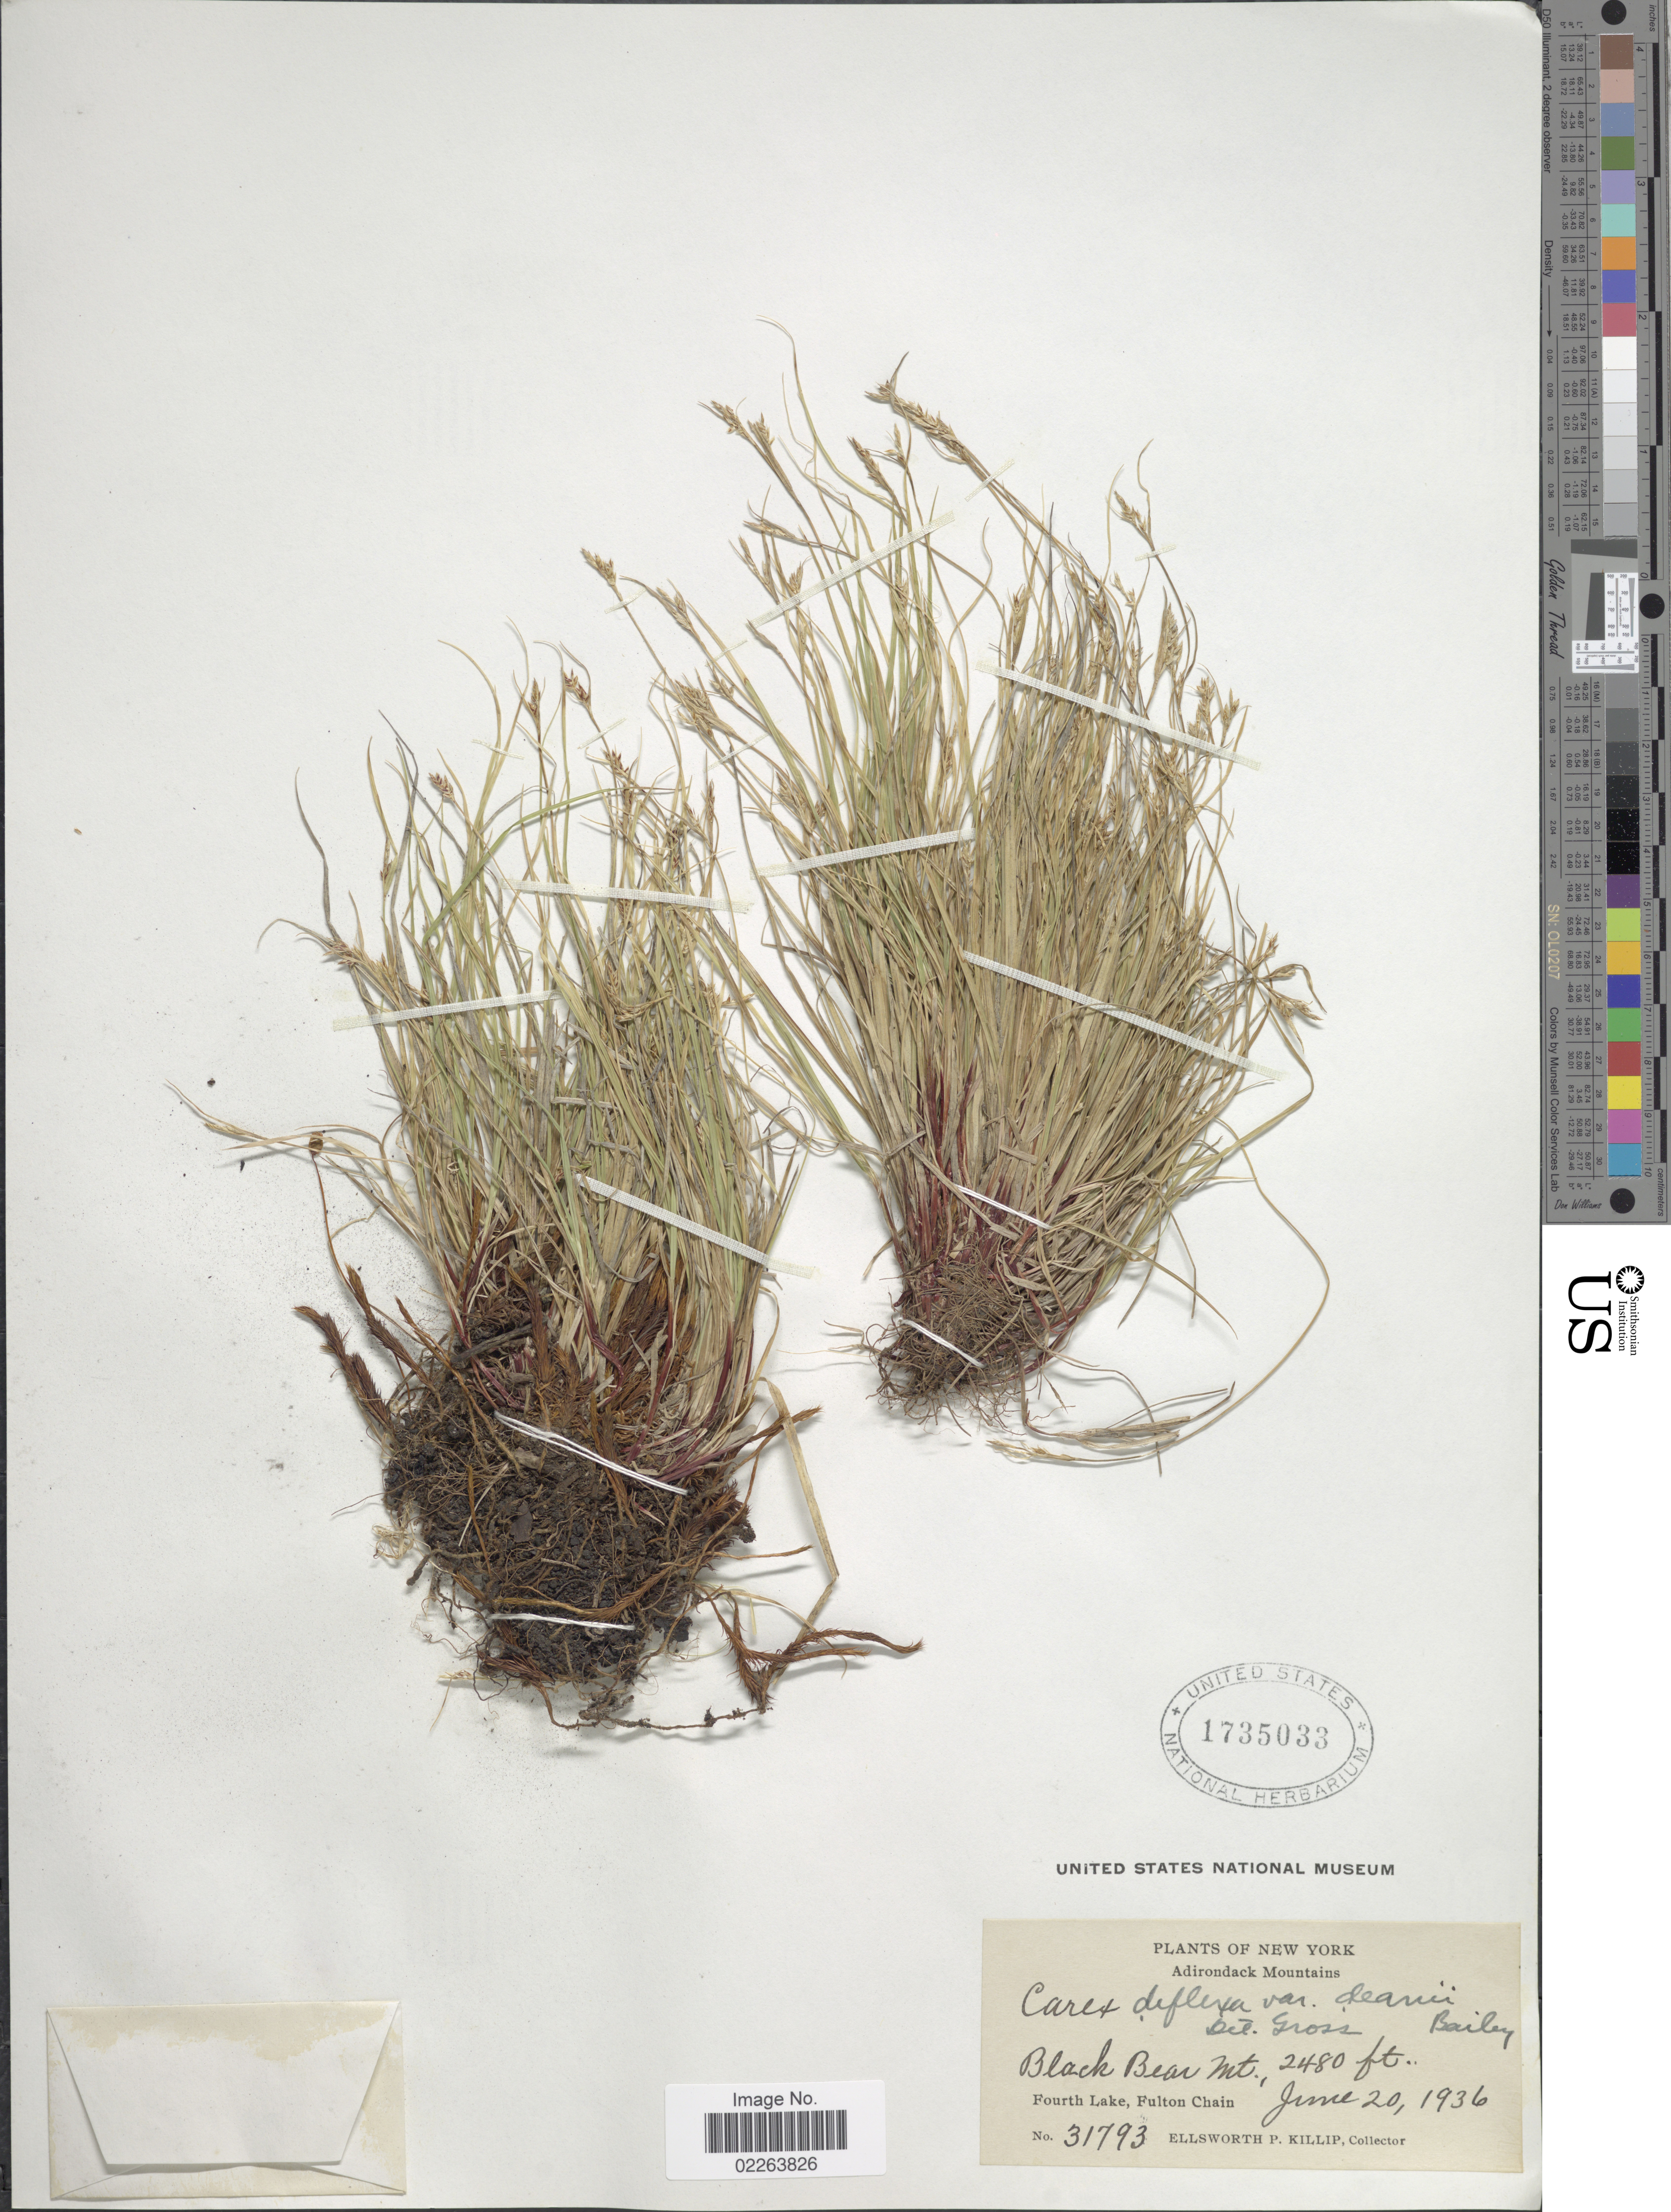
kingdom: Plantae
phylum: Tracheophyta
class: Liliopsida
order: Poales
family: Cyperaceae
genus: Carex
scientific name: Carex deflexa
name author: Hornem.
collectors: E. P. Killip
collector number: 31793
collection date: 1936-06-20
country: United States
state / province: New York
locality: Black Bear Mt., Fourth Lake, Fulton Chain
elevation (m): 756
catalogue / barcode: US 1735033